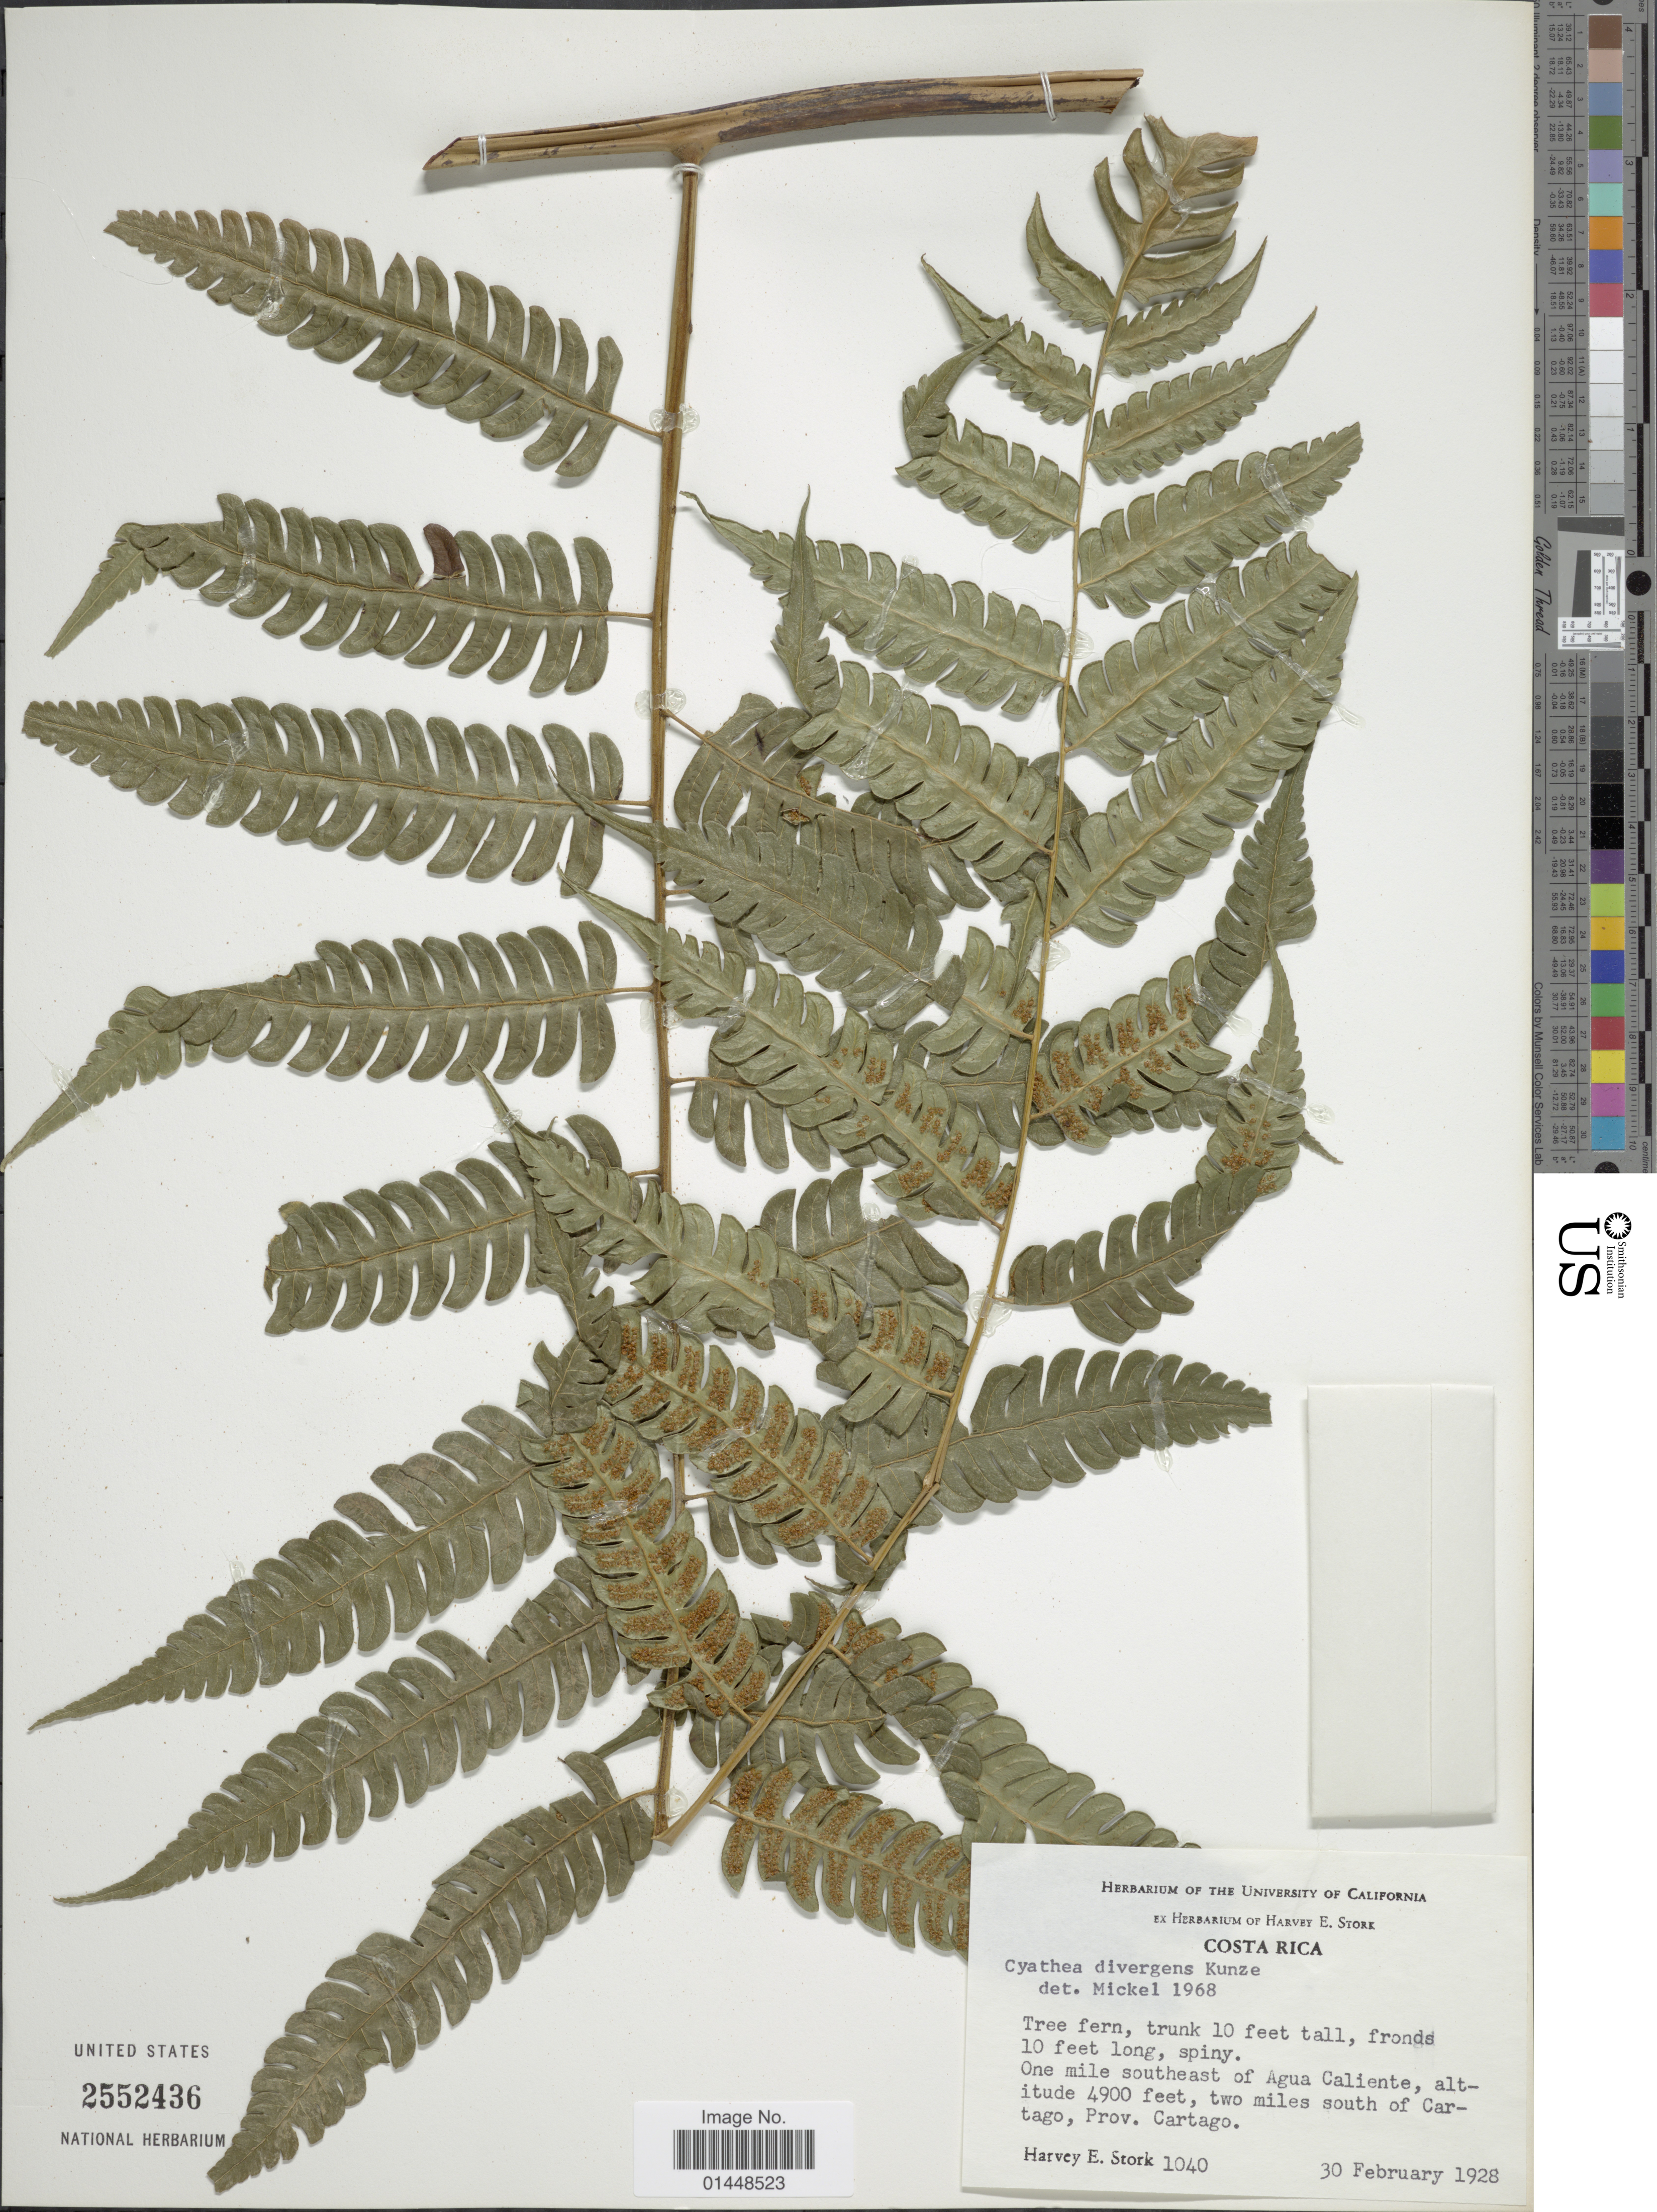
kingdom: Plantae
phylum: Tracheophyta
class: Polypodiopsida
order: Cyatheales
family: Cyatheaceae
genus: Cyathea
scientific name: Cyathea divergens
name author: Kunze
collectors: H. E. Stork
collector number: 1040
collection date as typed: Transcribed d/m/y: 30/2/1928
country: Costa Rica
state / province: Cartago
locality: One mile southeast of Agua Caliente, two miles south of Cartago, Prov. Cartago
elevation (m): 1494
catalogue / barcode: US 2552436